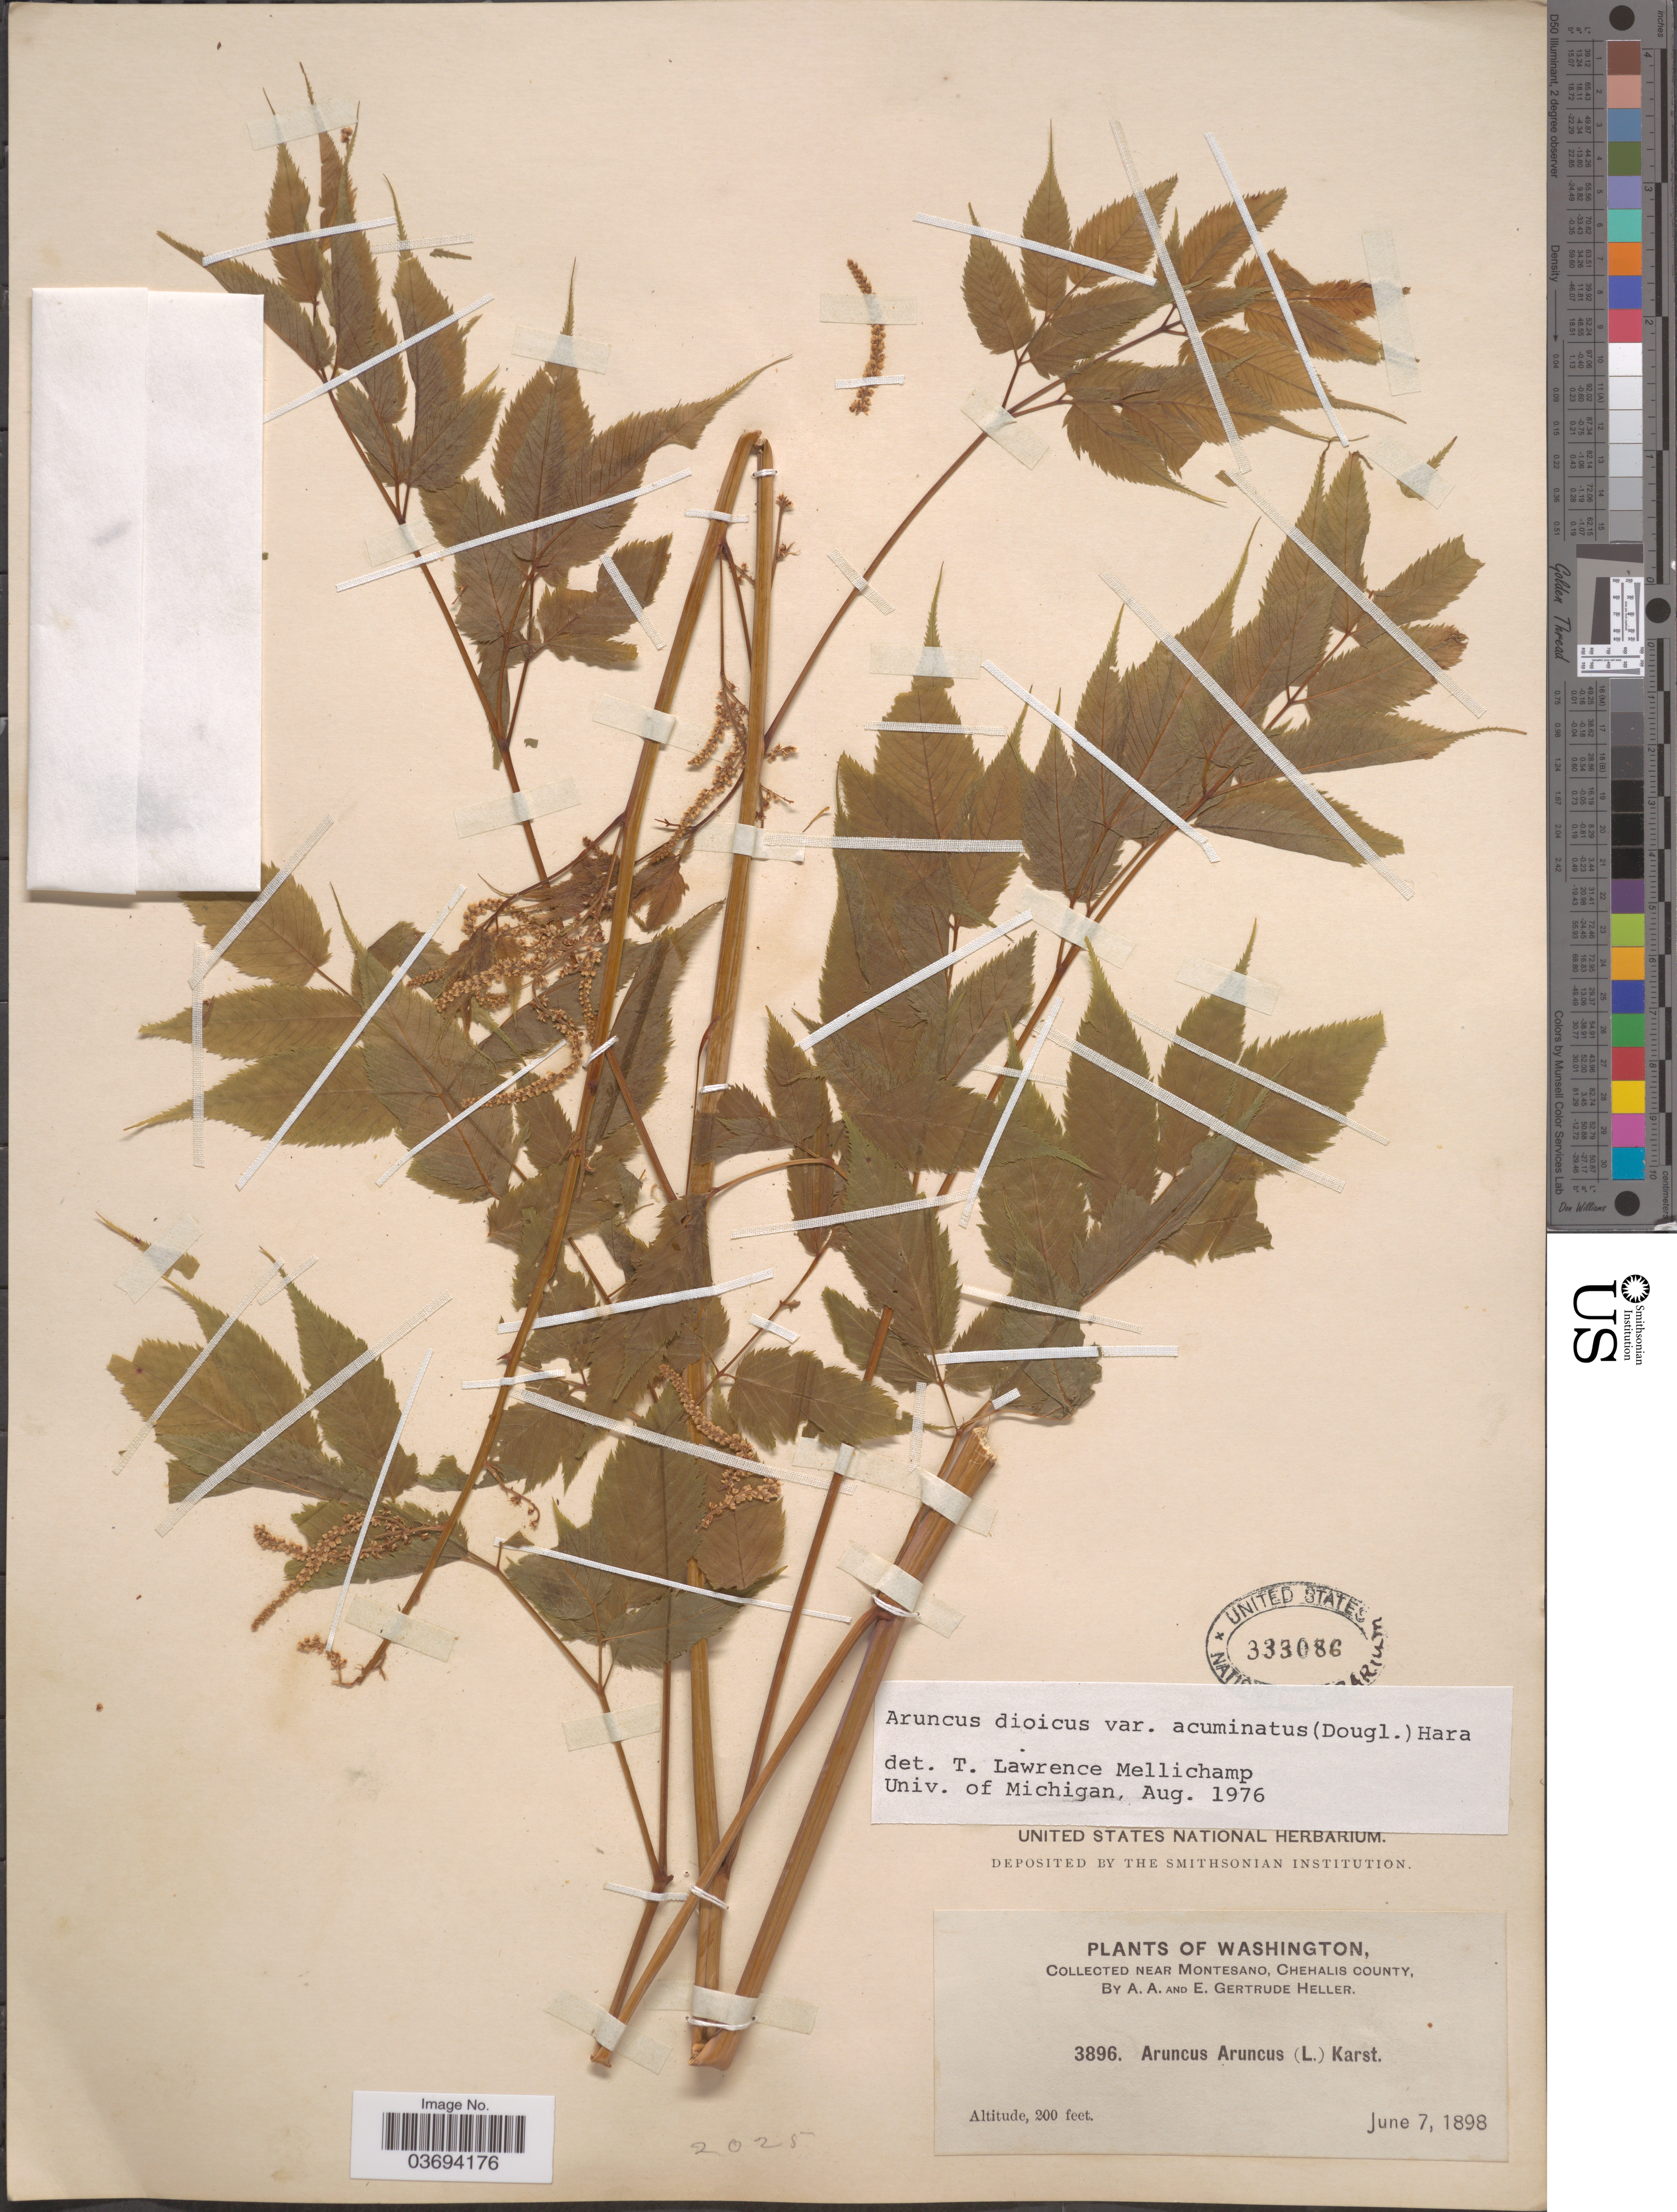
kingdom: Plantae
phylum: Tracheophyta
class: Magnoliopsida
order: Rosales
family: Rosaceae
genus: Aruncus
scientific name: Aruncus dioicus var. acuminatus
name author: (Rydb.) H. Hara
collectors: A. A. Heller & E. G. Heller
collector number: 3896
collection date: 1898-06-07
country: United States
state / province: Washington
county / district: Grays Harbor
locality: Near Montesano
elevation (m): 61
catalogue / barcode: US 333086